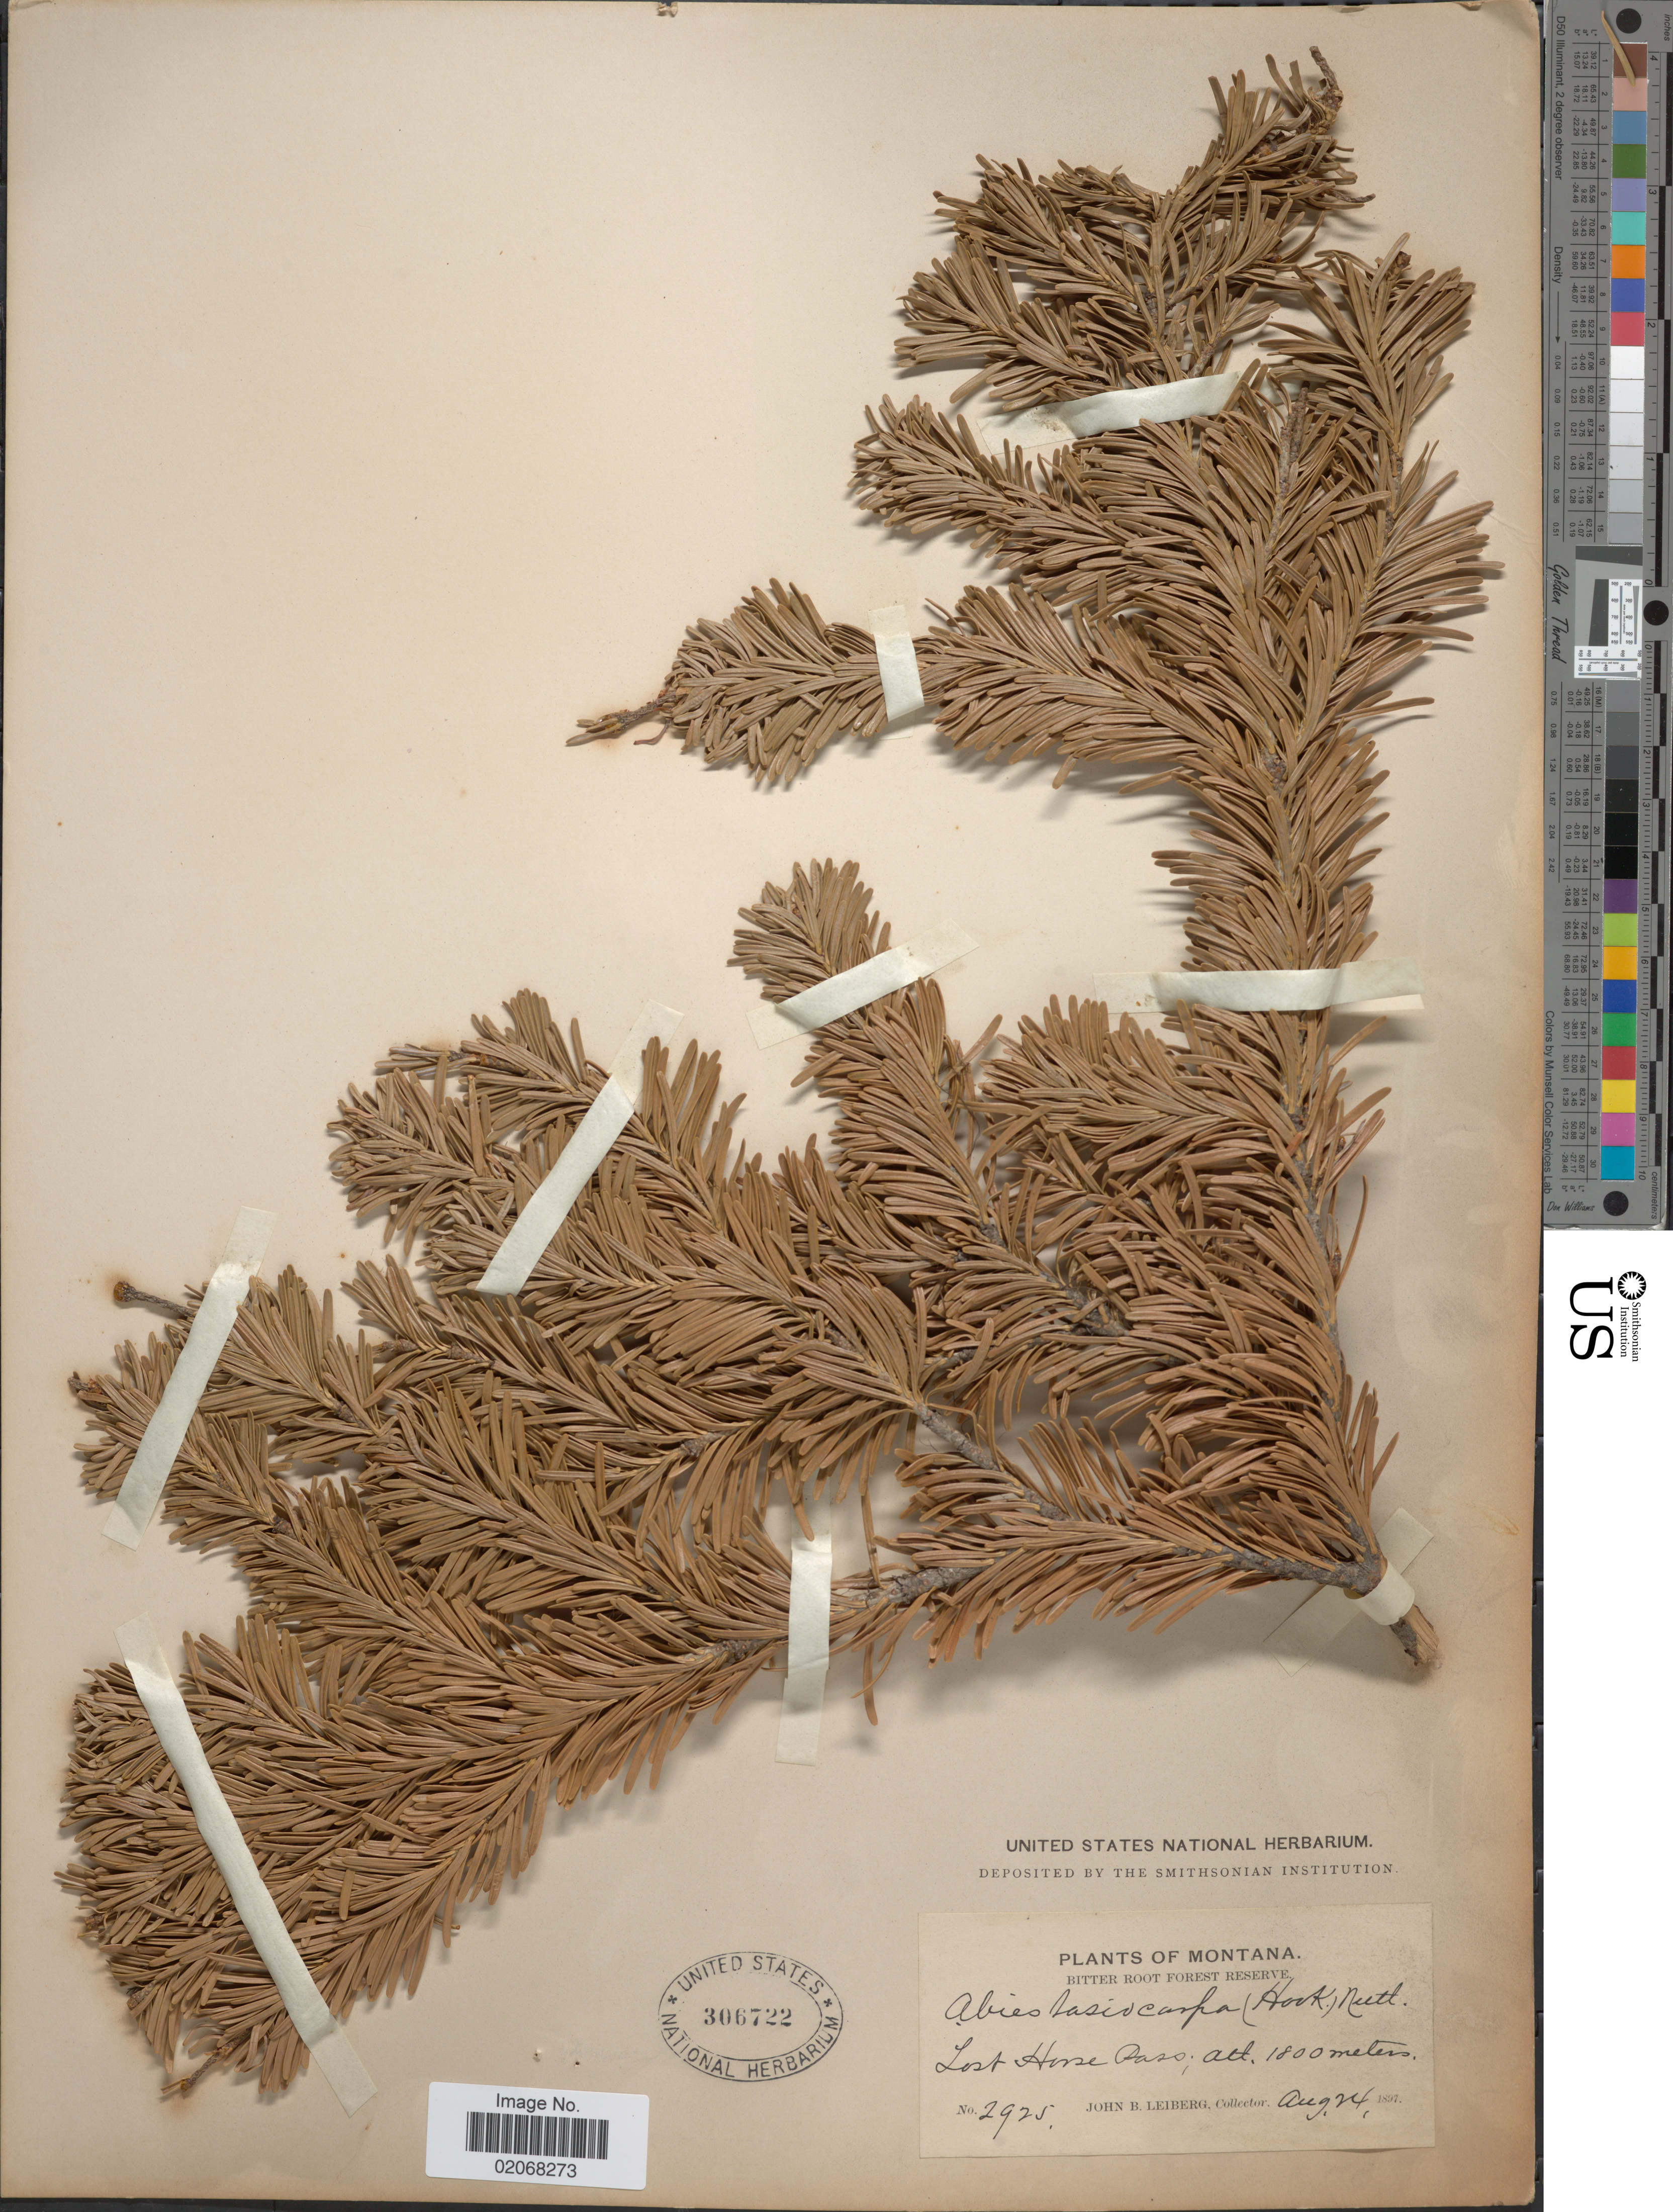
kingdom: Plantae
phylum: Tracheophyta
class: Pinopsida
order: Pinales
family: Pinaceae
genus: Abies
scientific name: Abies lasiocarpa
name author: (Hook.) Nutt.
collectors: J. Leiberg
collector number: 2925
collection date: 1897-08-24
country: United States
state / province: Montana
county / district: Ravalli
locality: Bitter Root Reserve, Lost Horse Pass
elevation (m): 1800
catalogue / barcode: US 306722